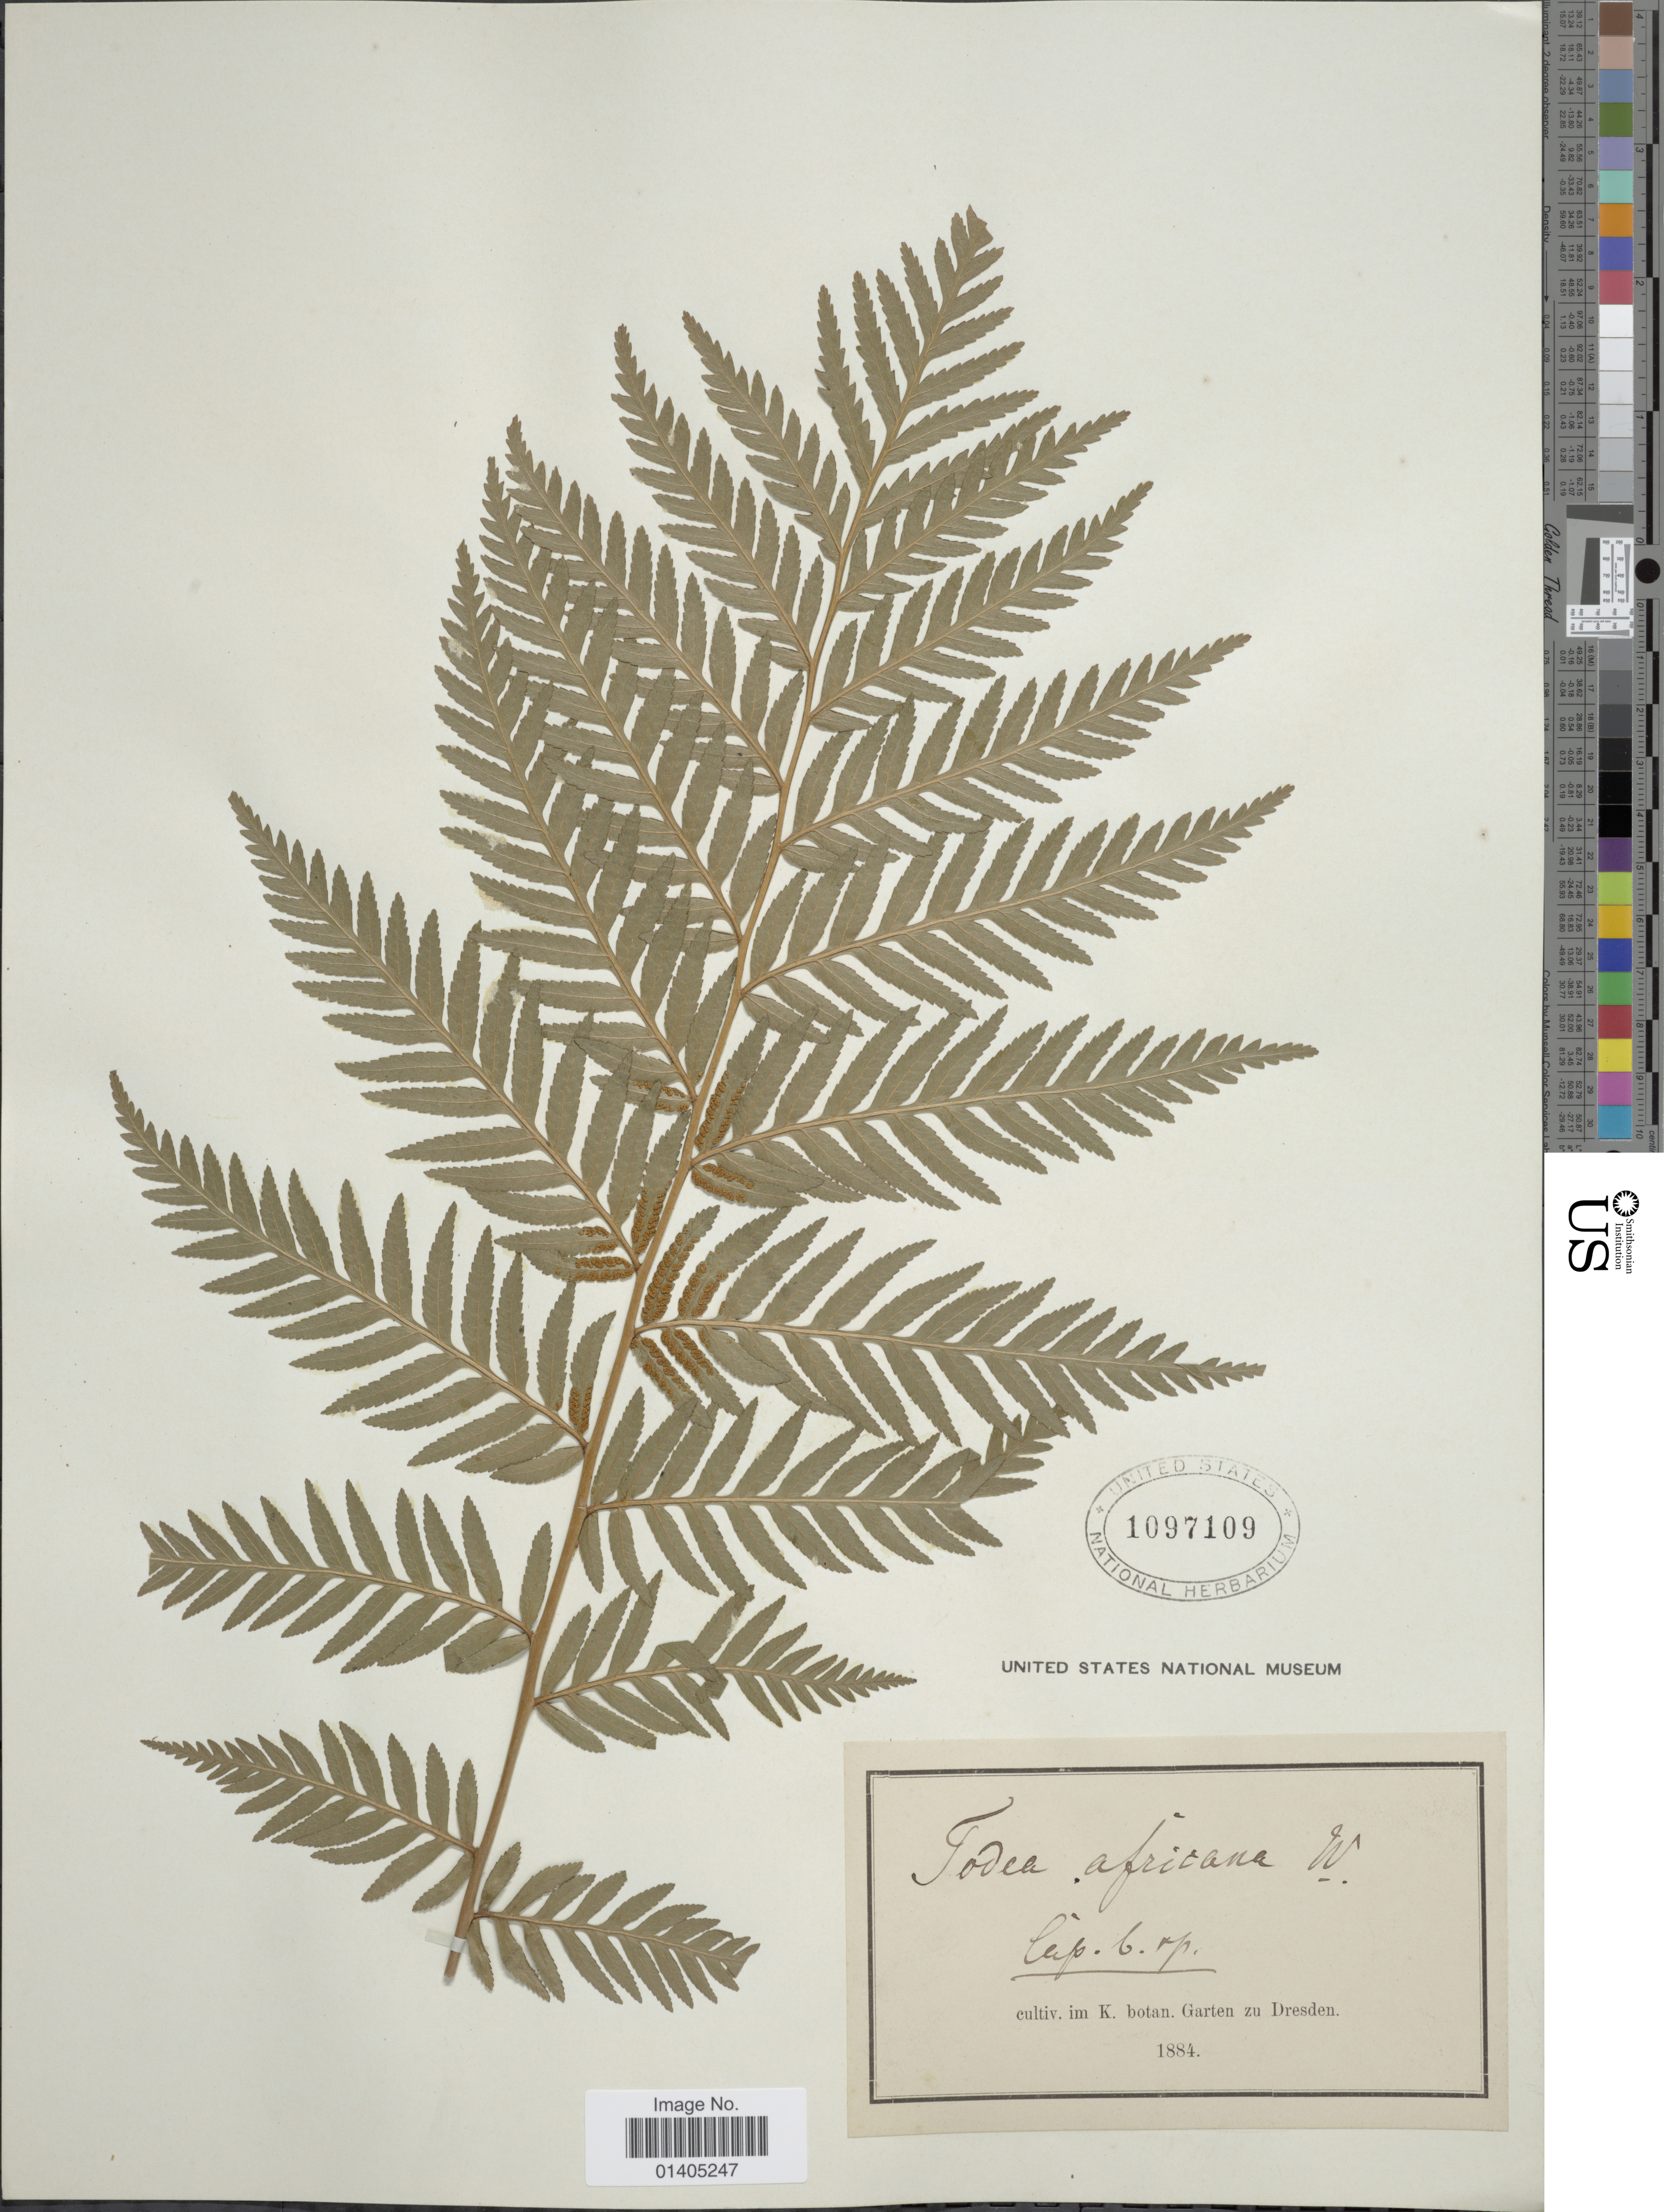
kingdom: Plantae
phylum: Tracheophyta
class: Polypodiopsida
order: Osmundales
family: Osmundaceae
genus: Todea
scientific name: Todea barbara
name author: T. Moore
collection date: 1884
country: Germany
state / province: Niedersachsen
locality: Im K. botan Garten zu Dresden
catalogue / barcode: US 1097109